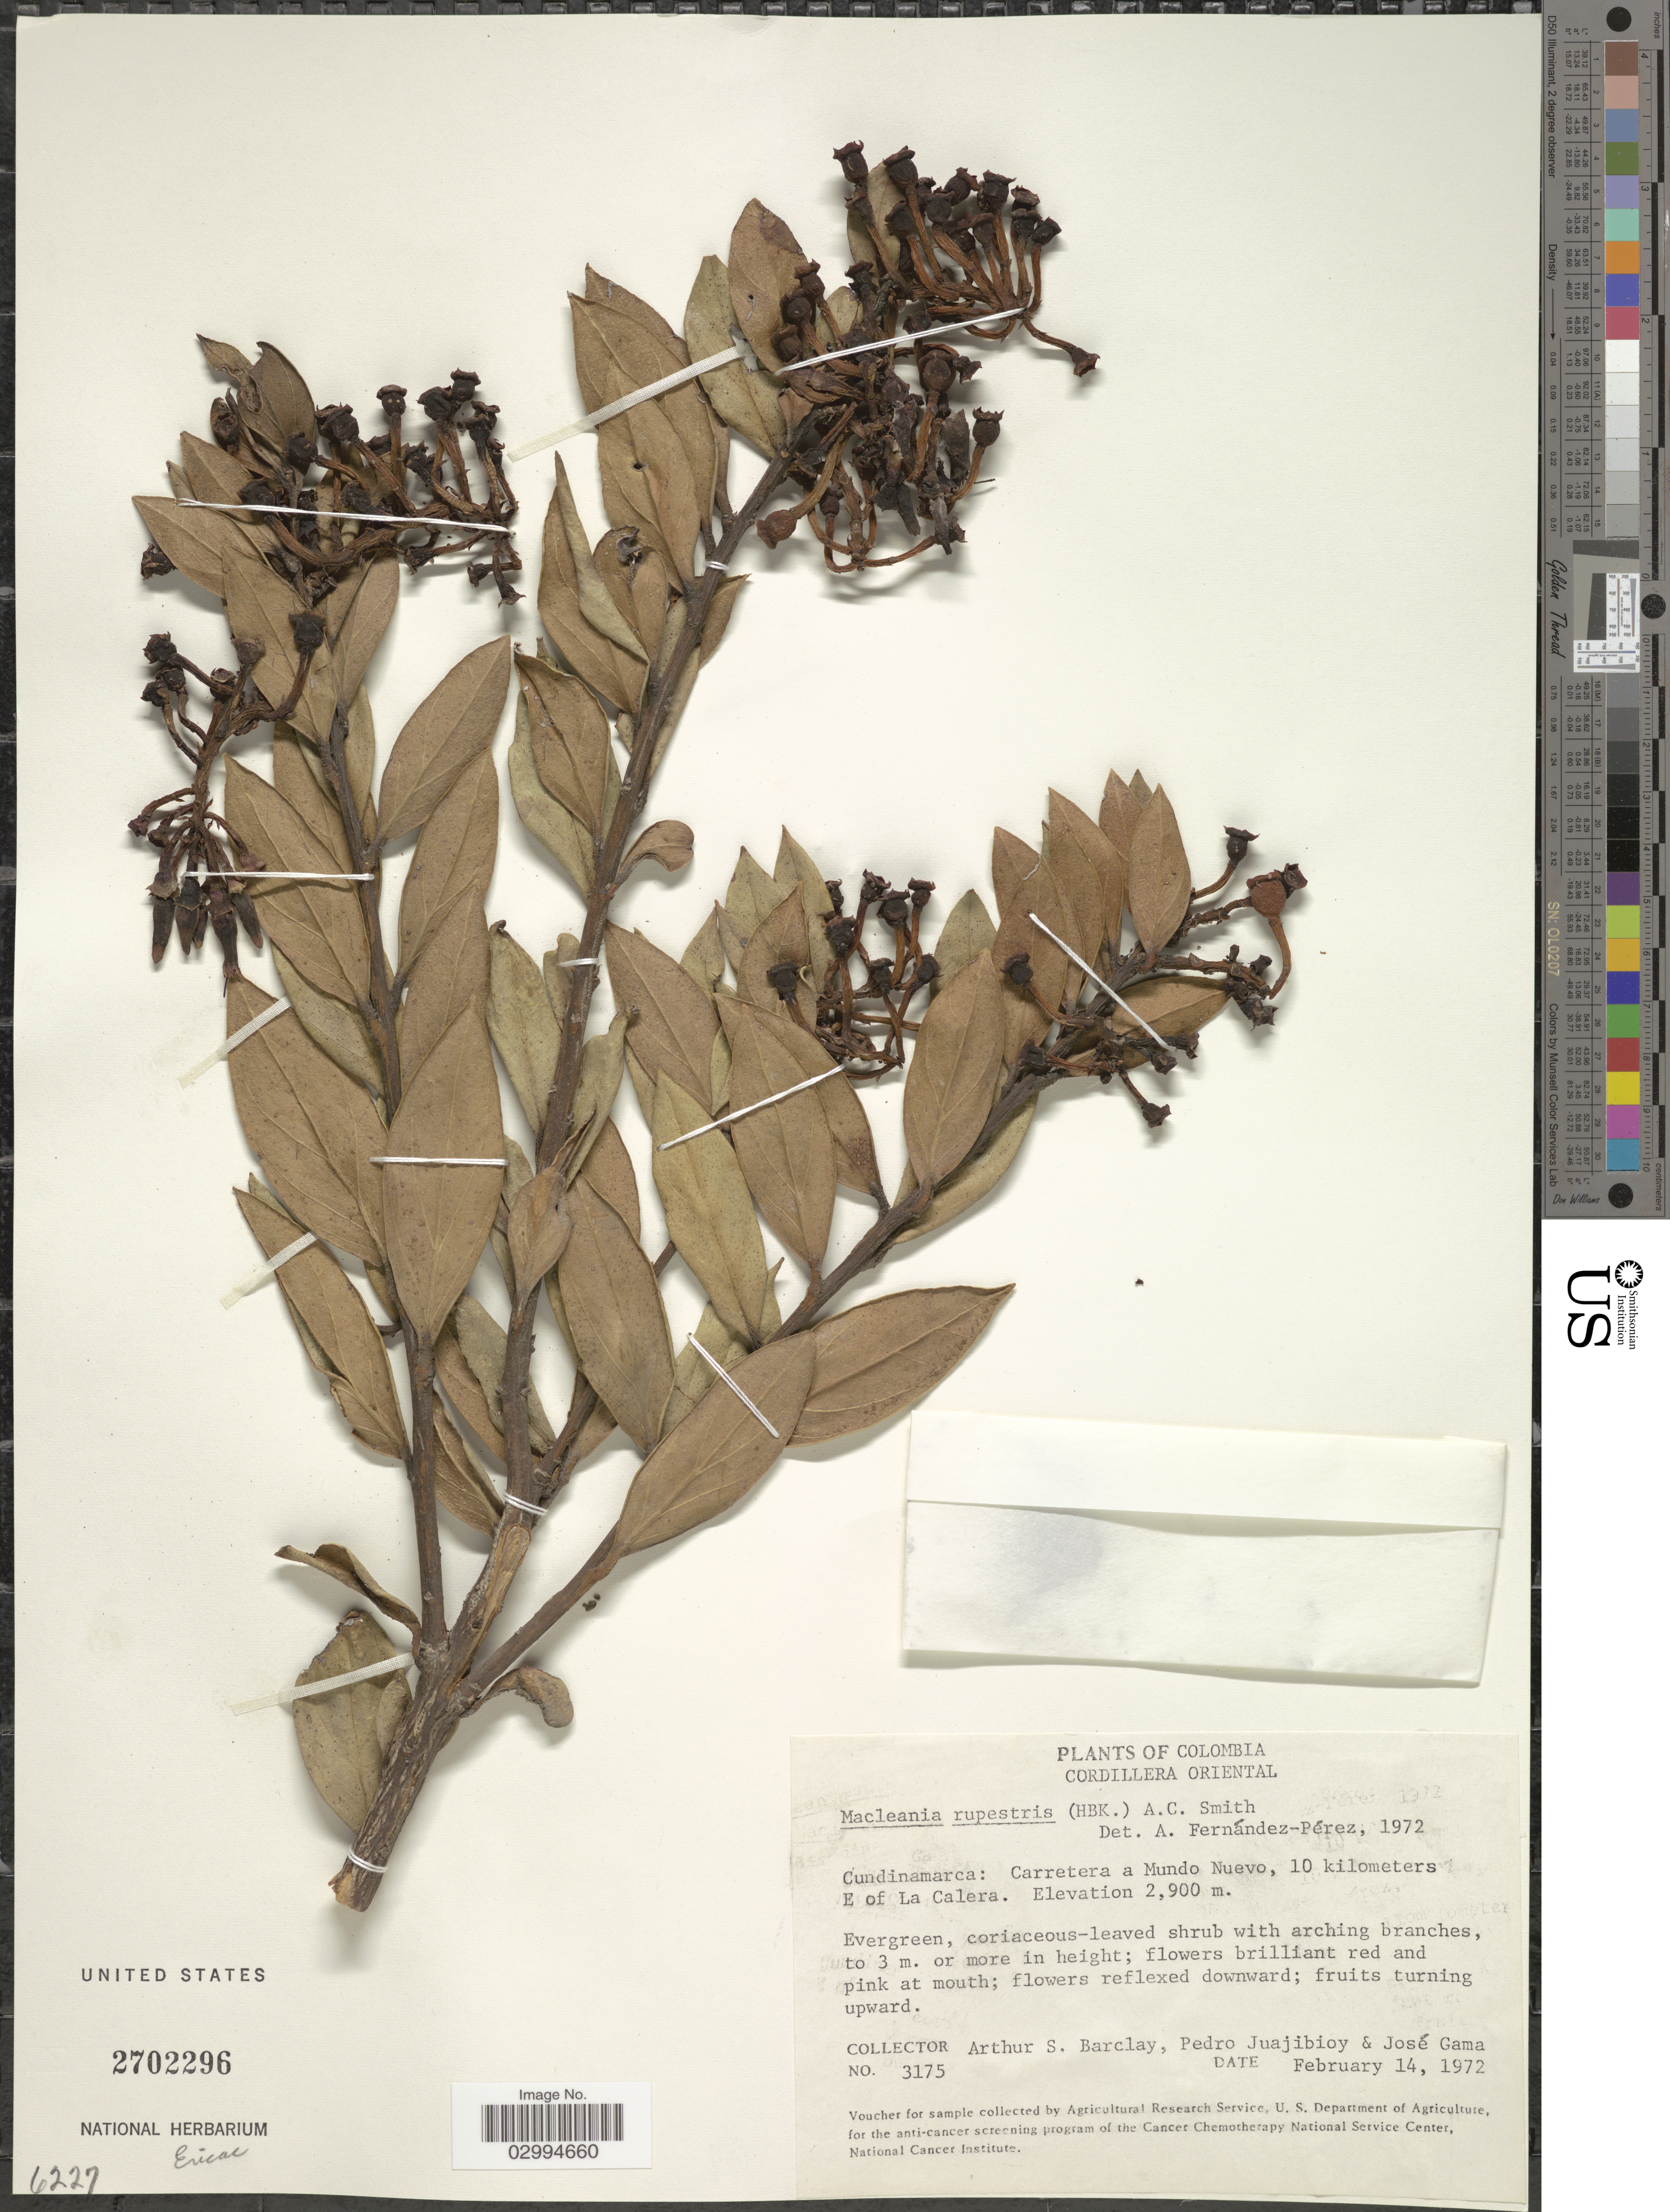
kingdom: Plantae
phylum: Tracheophyta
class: Magnoliopsida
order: Ericales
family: Ericaceae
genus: Macleania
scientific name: Macleania rupestris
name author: (Kunth) A.C. Sm.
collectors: A. S. Barclay, P. Juajibioy & J. Gama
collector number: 3175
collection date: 1972-02-14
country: Colombia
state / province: Cundinamarca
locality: Cordillera Oriental. Carretera a Mundo Nuevo, 10 kilometers E of La Calera.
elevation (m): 2900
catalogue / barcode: US 2702296